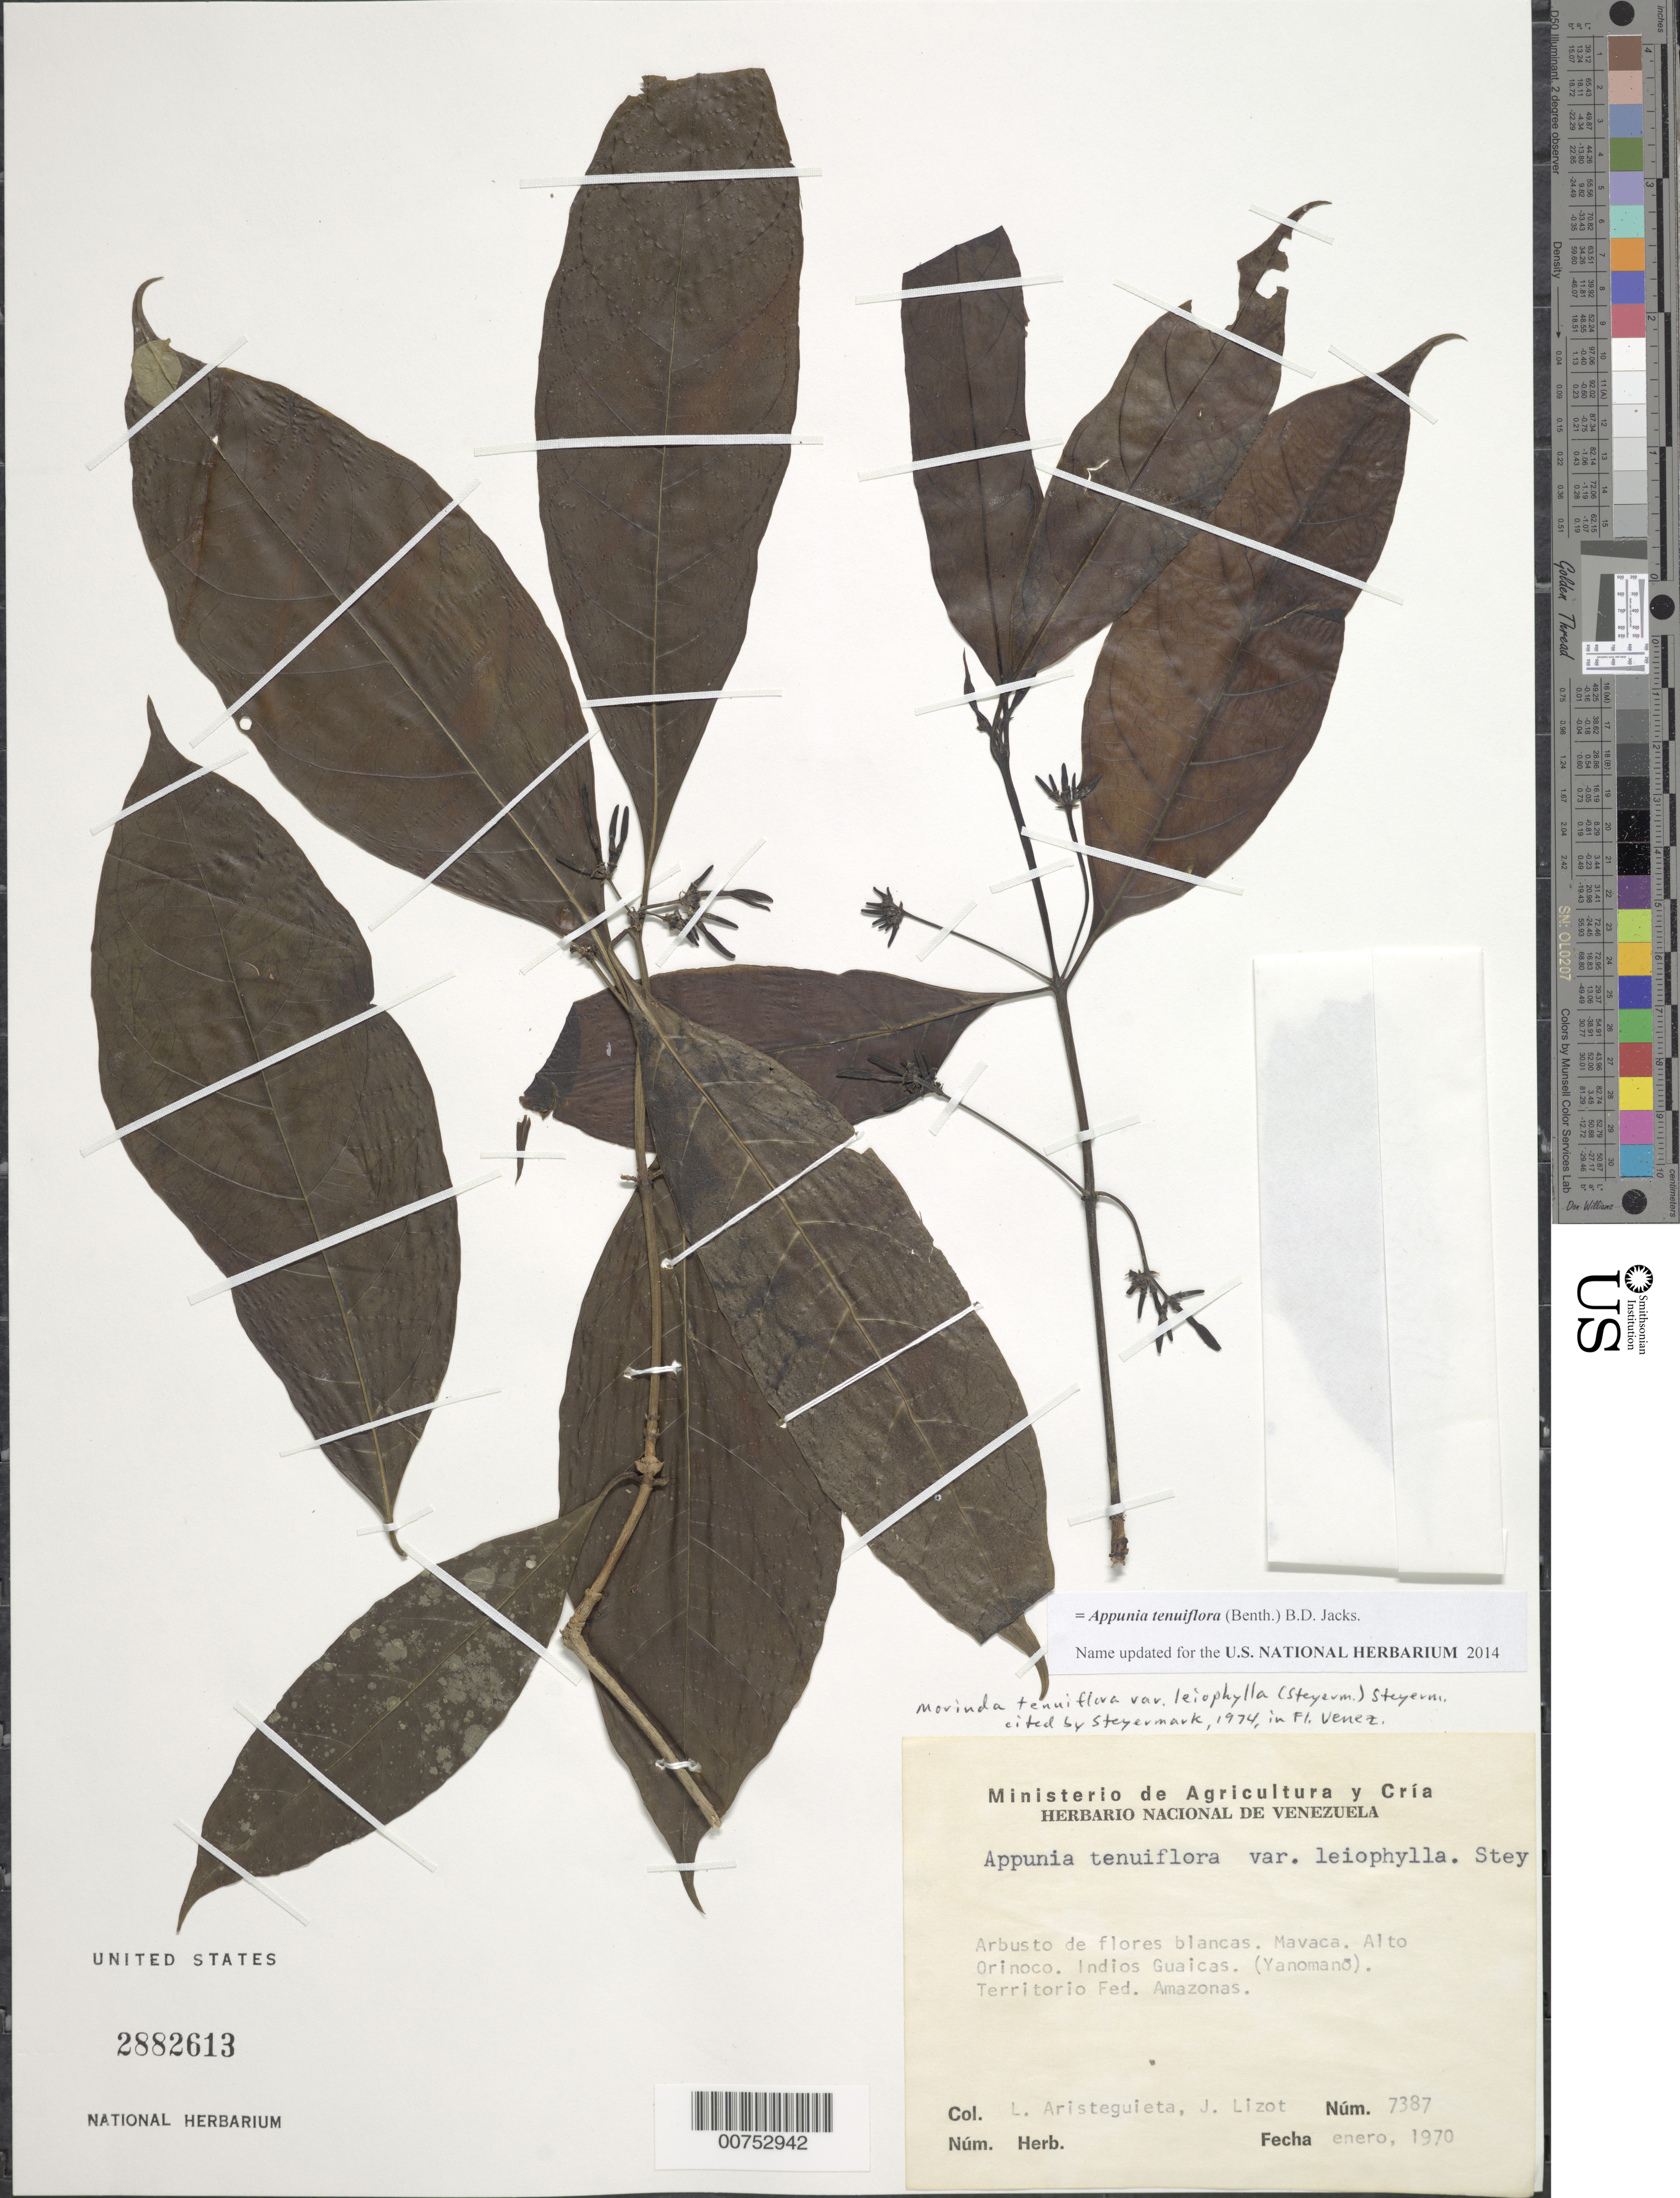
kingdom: Plantae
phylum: Tracheophyta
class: Magnoliopsida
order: Gentianales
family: Rubiaceae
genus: Appunia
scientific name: Appunia tenuiflora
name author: (Benth.) Hook. f. ex B.D. Jacks.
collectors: L. Aristeguieta & J. Lizot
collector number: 7387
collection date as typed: Jan-70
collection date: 1970-01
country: Venezuela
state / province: Amazonas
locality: Mavaca, Alto Orinoco, Indios Guaicas (Yanomanö)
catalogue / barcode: US 2882613